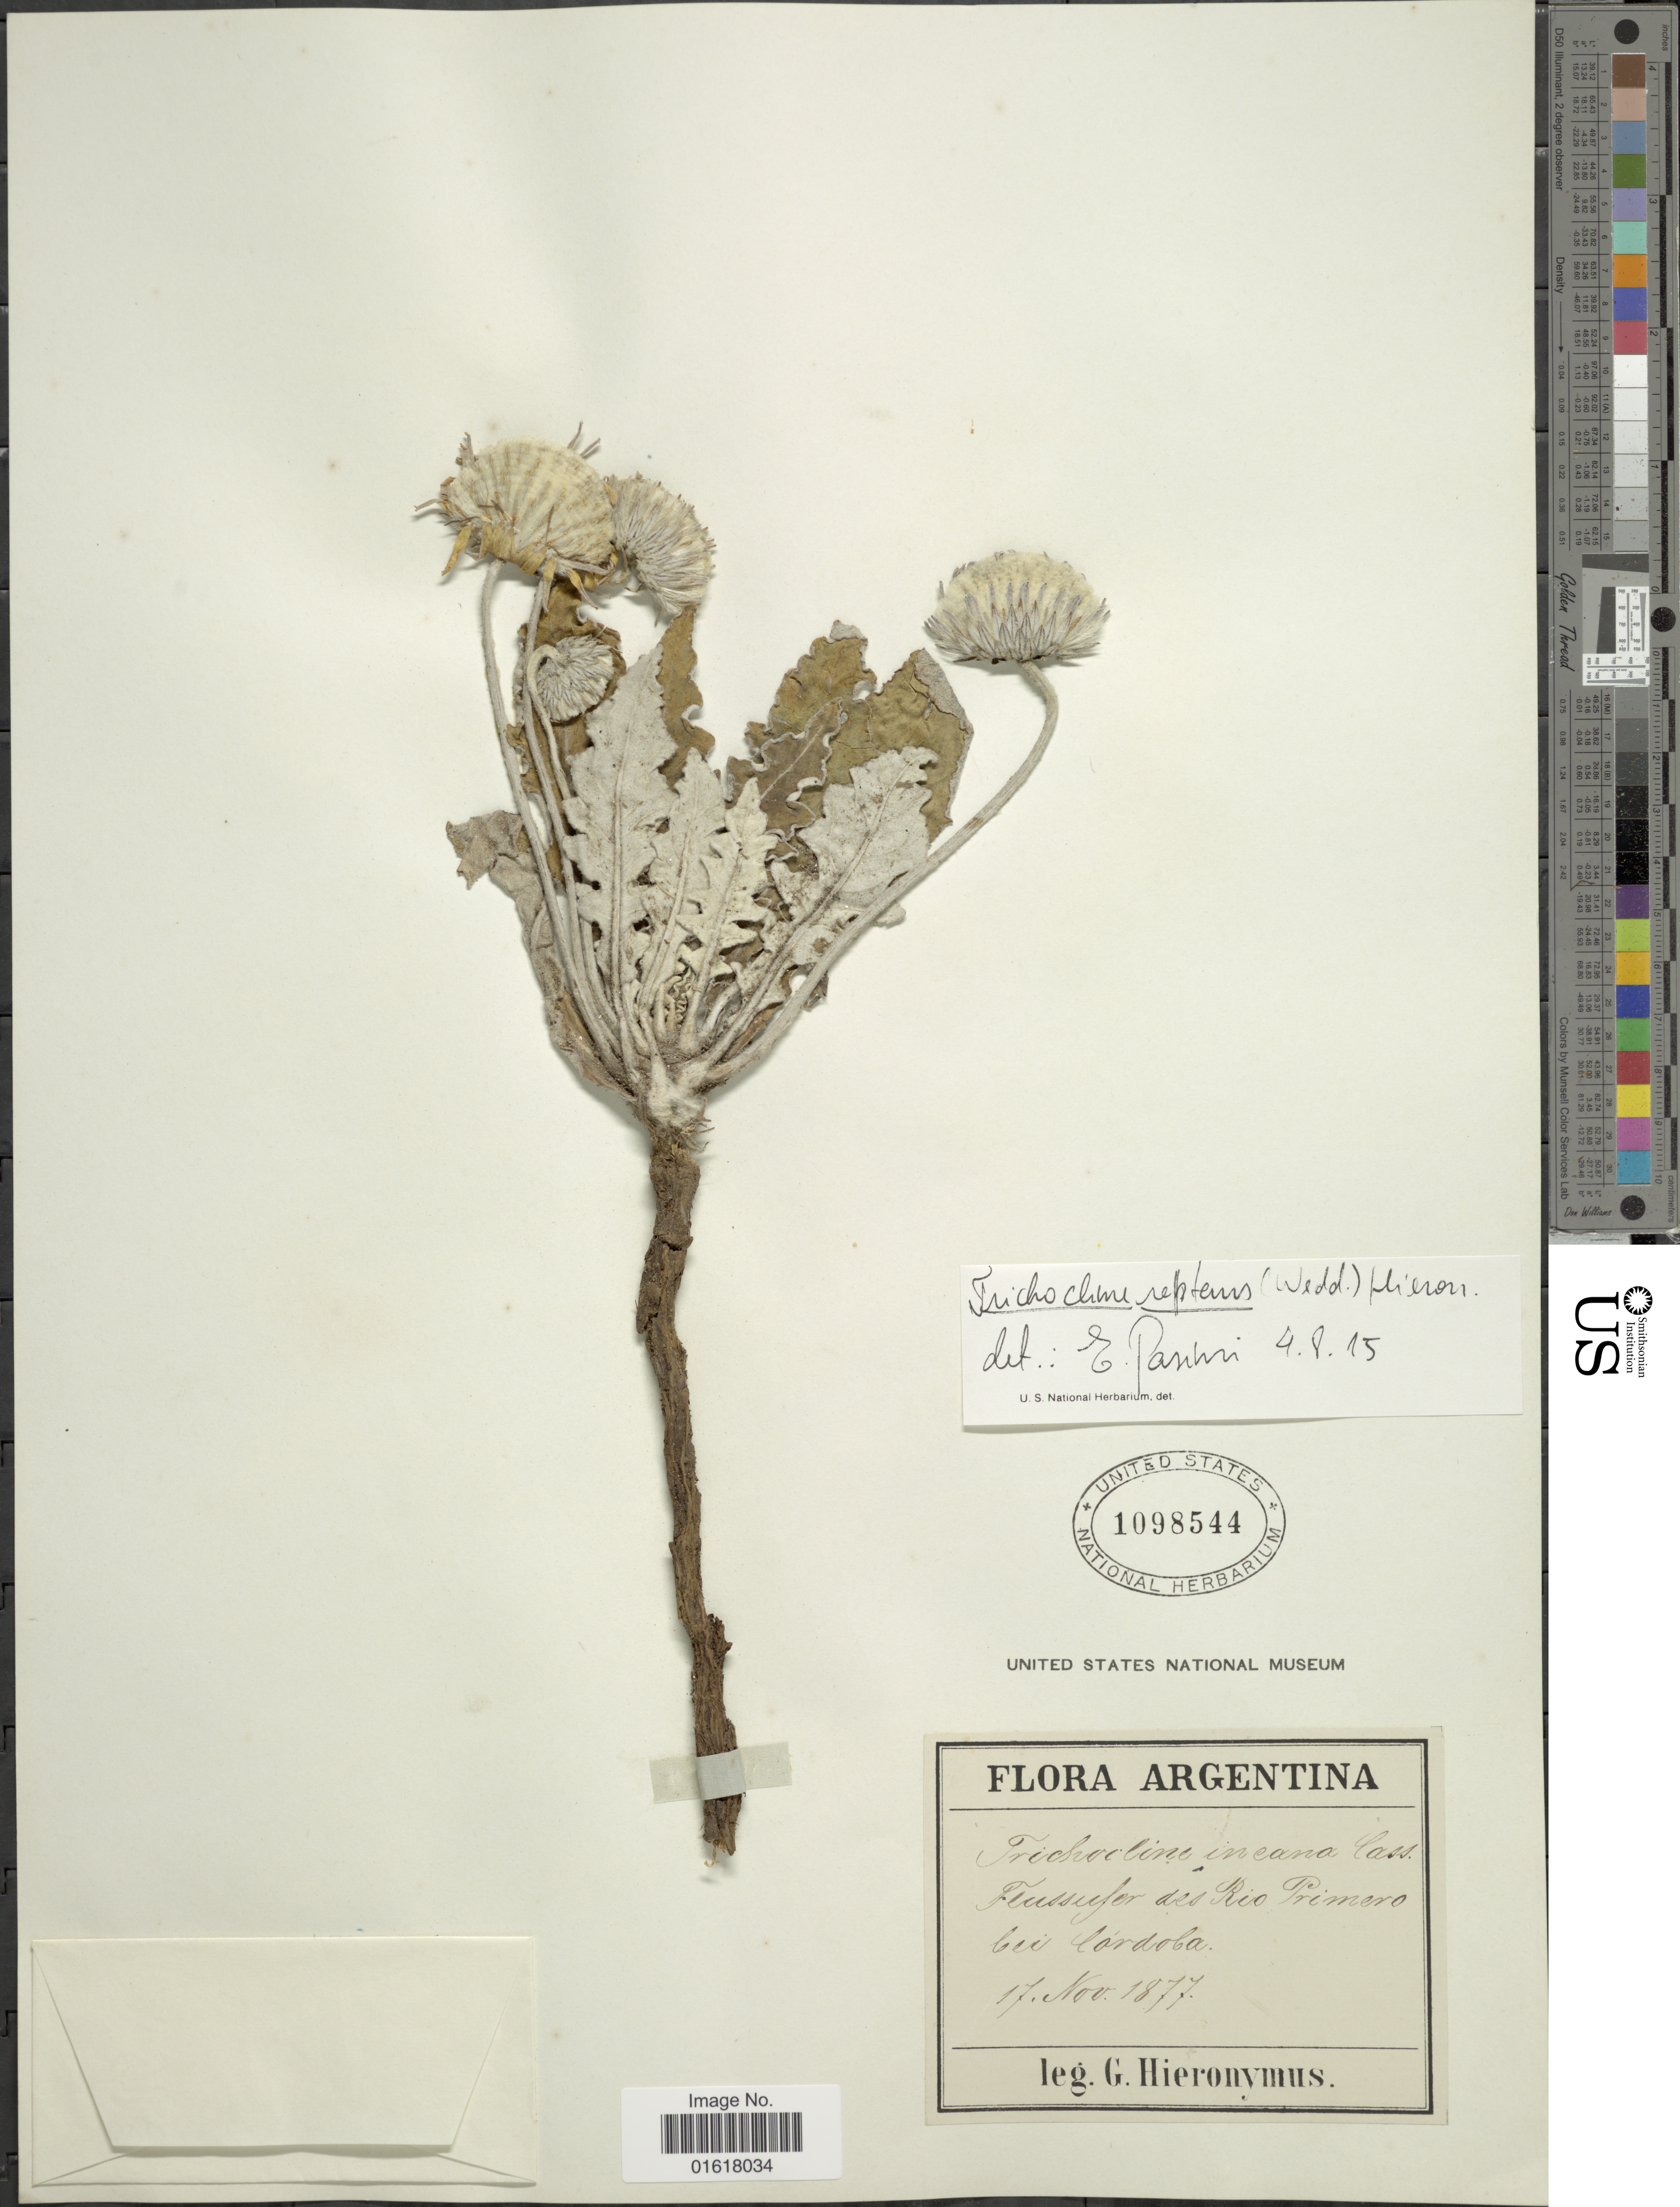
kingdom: Plantae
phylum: Tracheophyta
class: Magnoliopsida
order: Asterales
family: Asteraceae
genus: Trichocline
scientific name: Trichocline reptans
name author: (Wedd.) Hieron.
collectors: G. H. Hieronymus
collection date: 1877-11-17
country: Argentina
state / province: Cordoba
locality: Flussufer des Rio Primero bei Córdoba.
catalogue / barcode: US 1098544